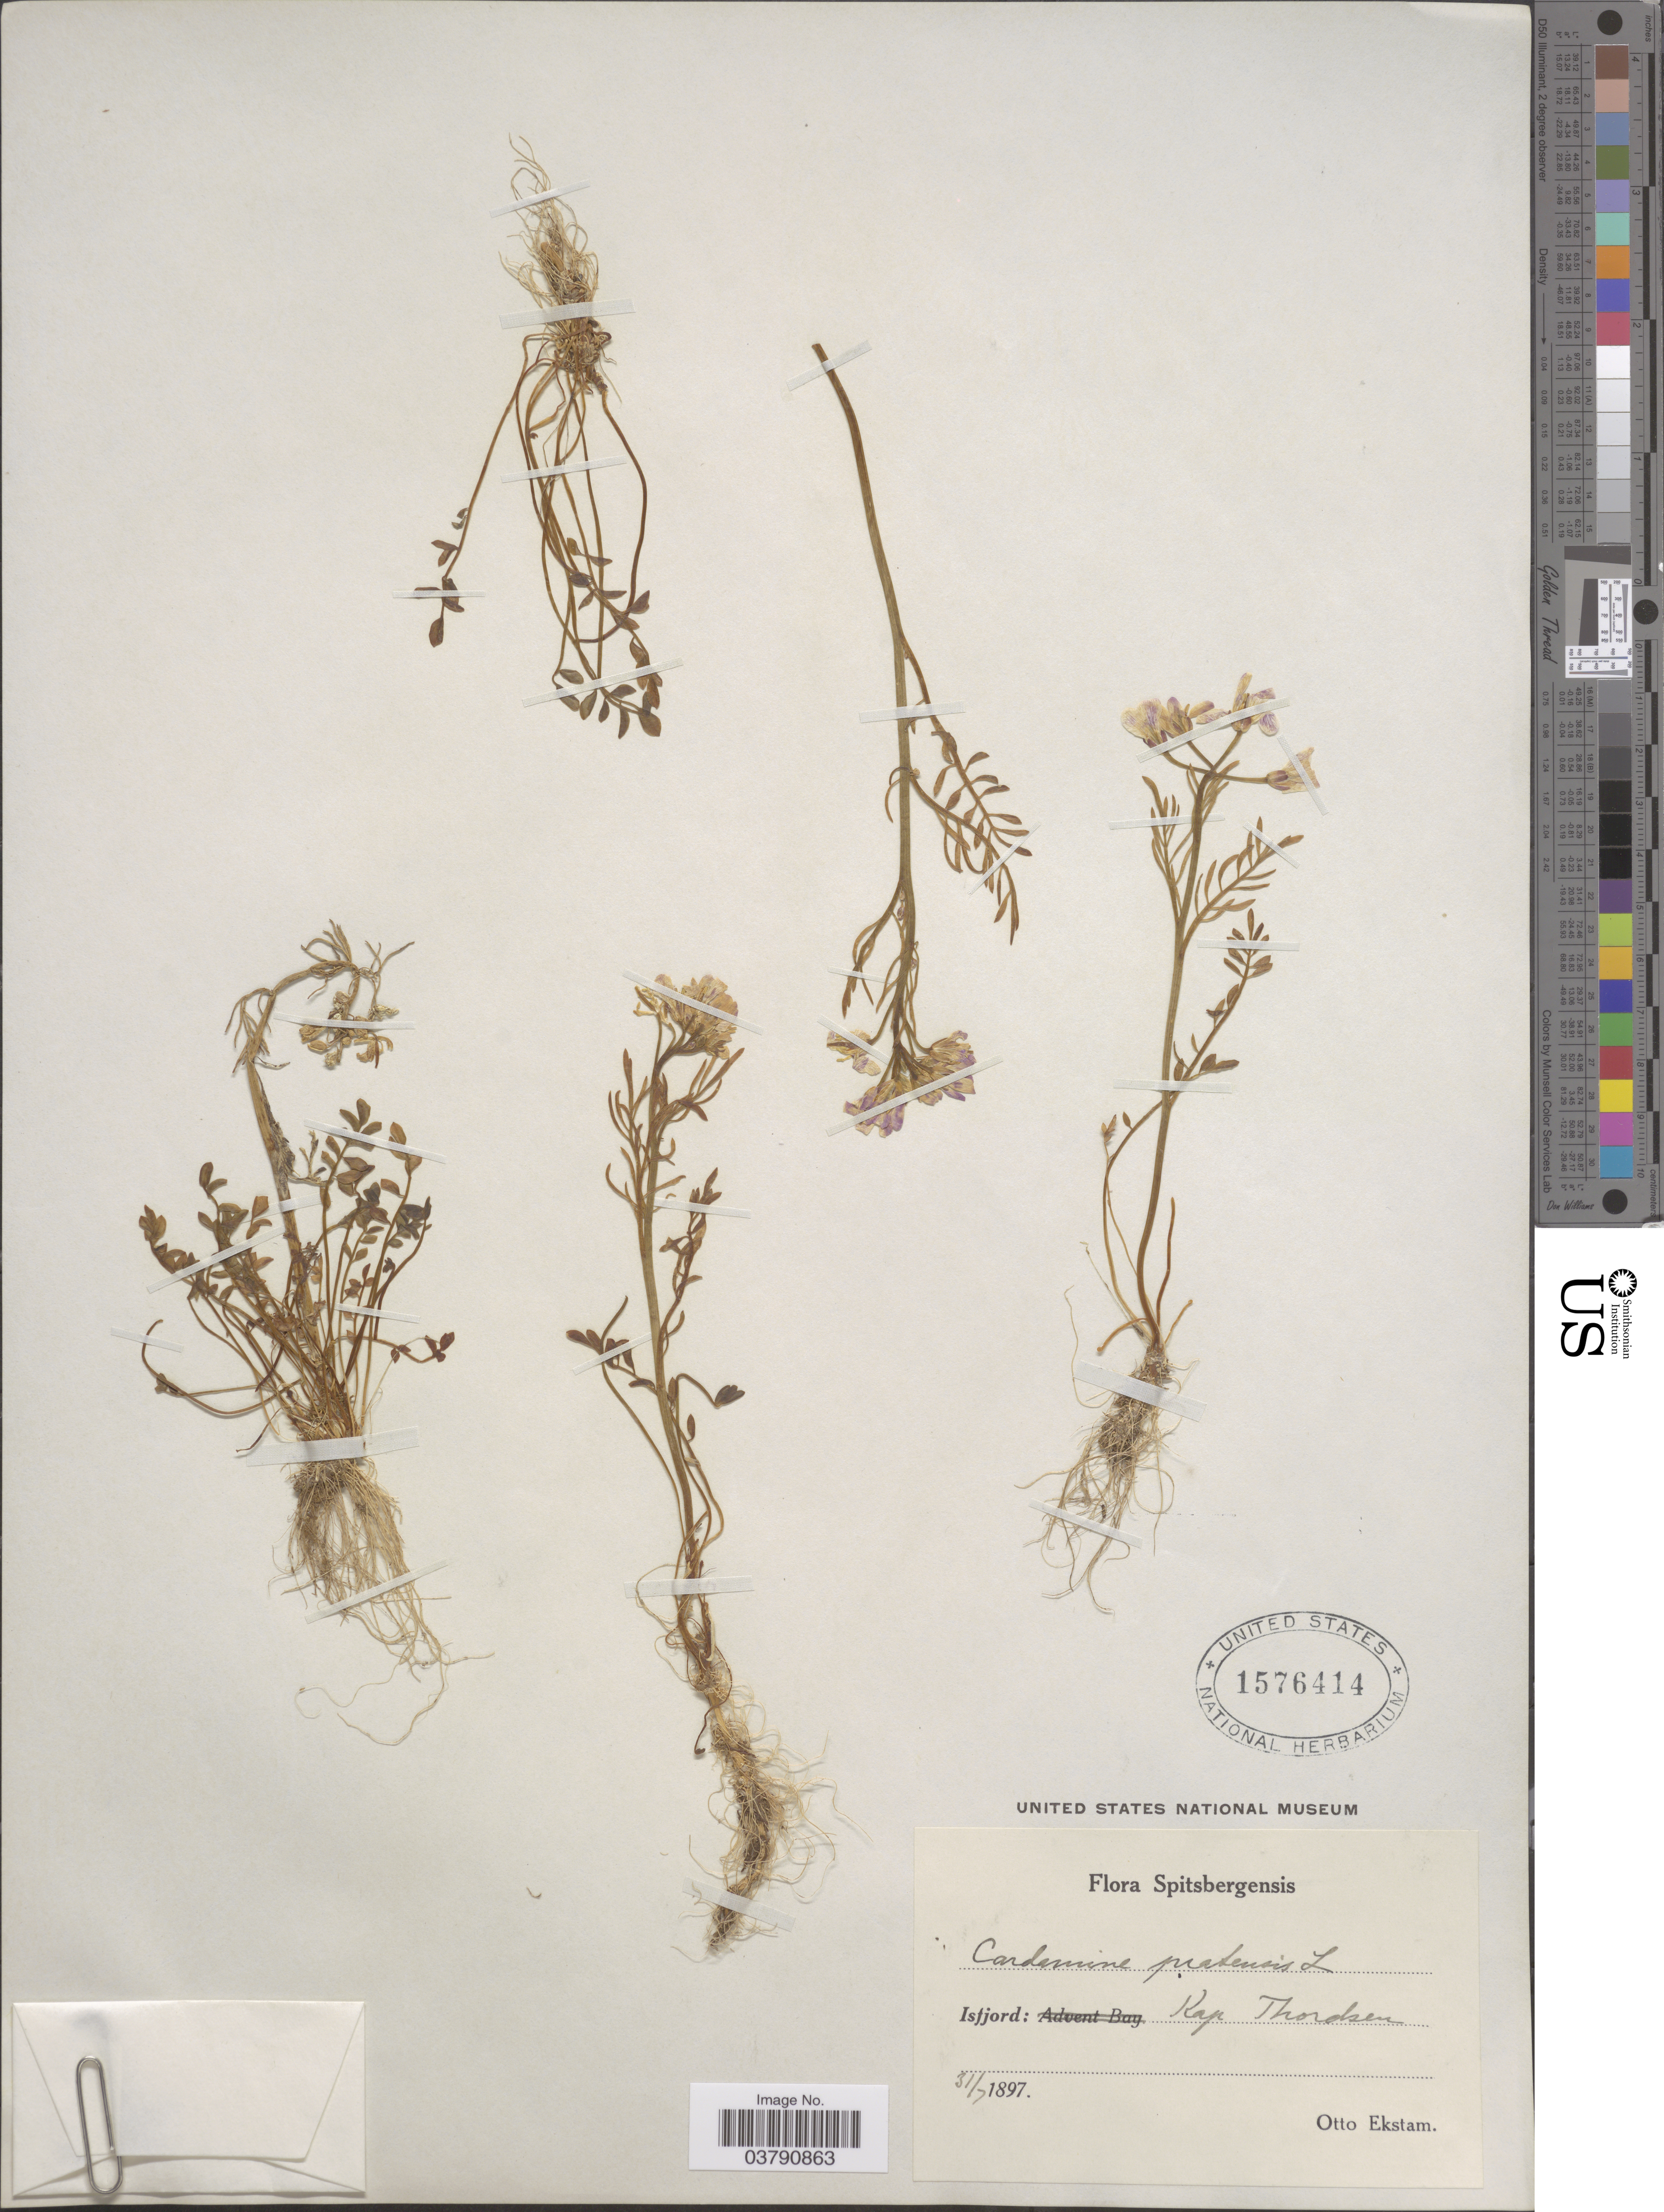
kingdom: Plantae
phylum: Tracheophyta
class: Magnoliopsida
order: Brassicales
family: Brassicaceae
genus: Cardamine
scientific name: Cardamine pratensis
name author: L.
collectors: O. Ekstam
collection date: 1897-07-31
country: Norway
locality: Spitsbergensis. Isfjord: Kap Thordsen.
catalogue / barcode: US 1576414